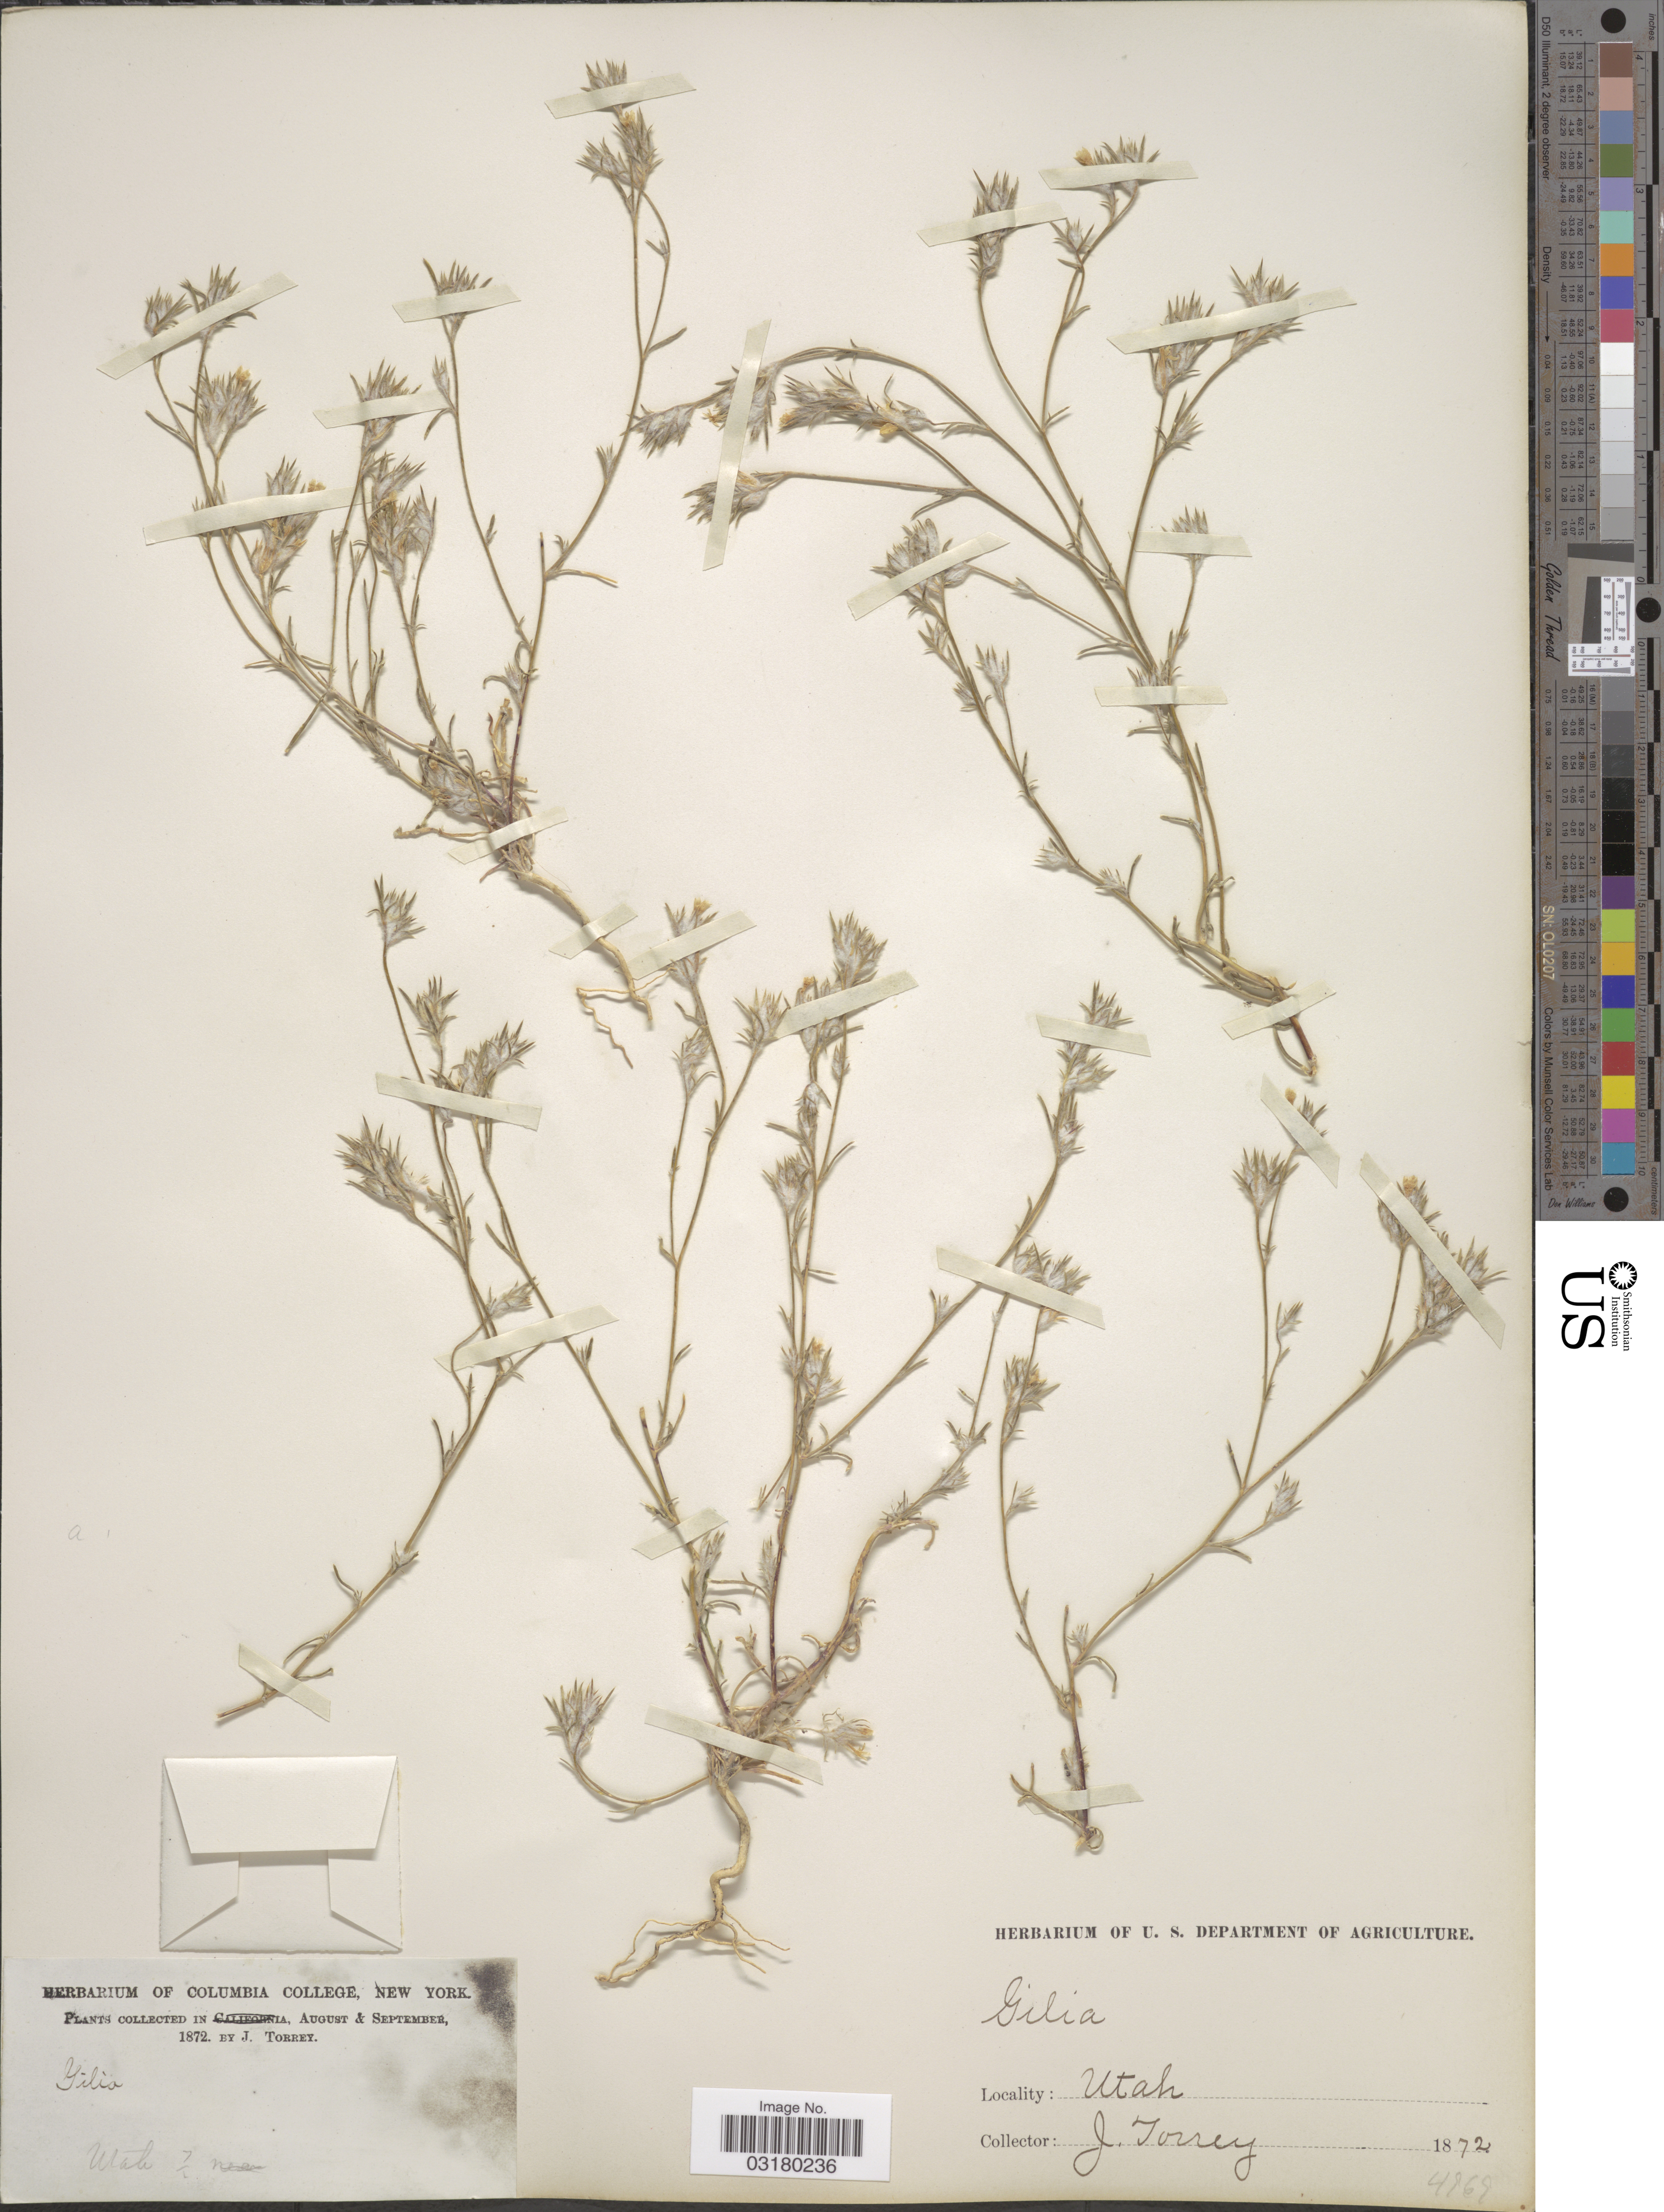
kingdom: Plantae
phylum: Tracheophyta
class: Magnoliopsida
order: Ericales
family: Polemoniaceae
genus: Eriastrum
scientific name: Eriastrum sp.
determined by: Strong, Mark T., (BOT), Smithsonian Institution - National Museum of Natural History (UNITED STATES)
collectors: J. Torrey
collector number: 4769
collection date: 1872-05/1872-09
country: United States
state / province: Utah